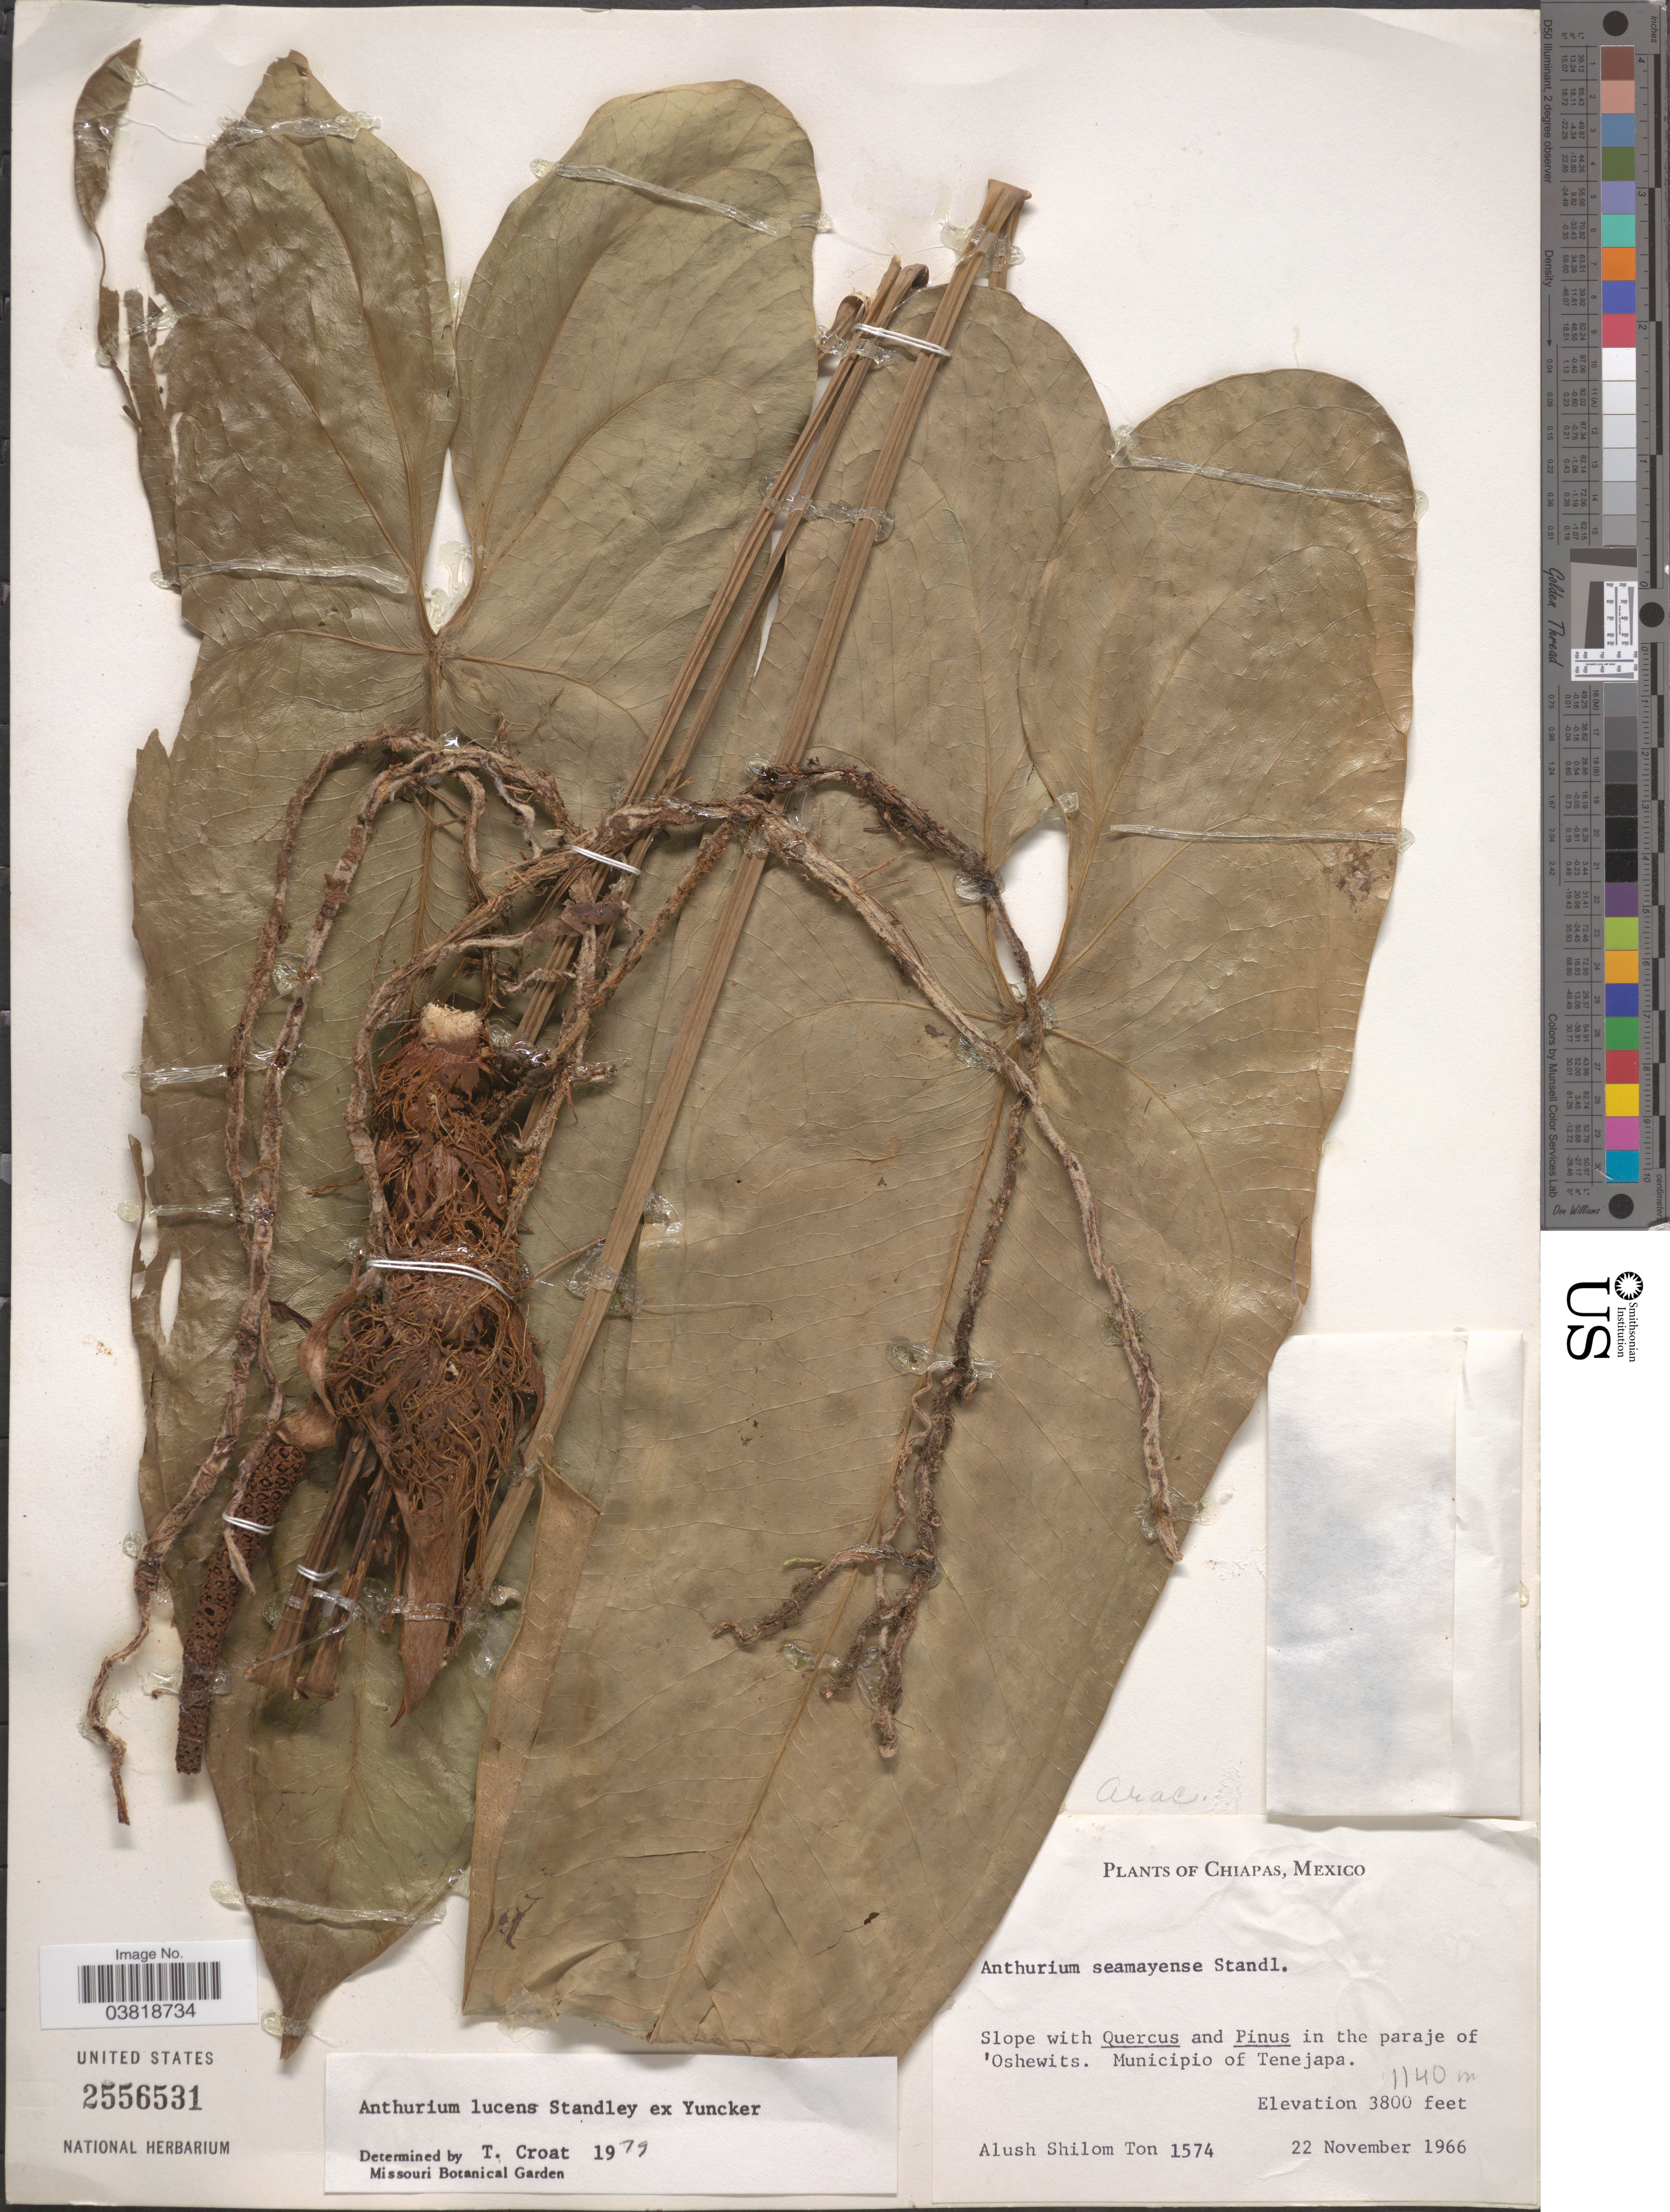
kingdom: Plantae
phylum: Tracheophyta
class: Liliopsida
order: Alismatales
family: Araceae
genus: Anthurium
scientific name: Anthurium lucens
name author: Standl. ex Yunck.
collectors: A. M. Ton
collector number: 1574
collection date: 1966-11-22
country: Mexico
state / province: Chiapas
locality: In the paraje of 'Oshewits. Municipio of Tenejapa.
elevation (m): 1158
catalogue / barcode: US 2556531